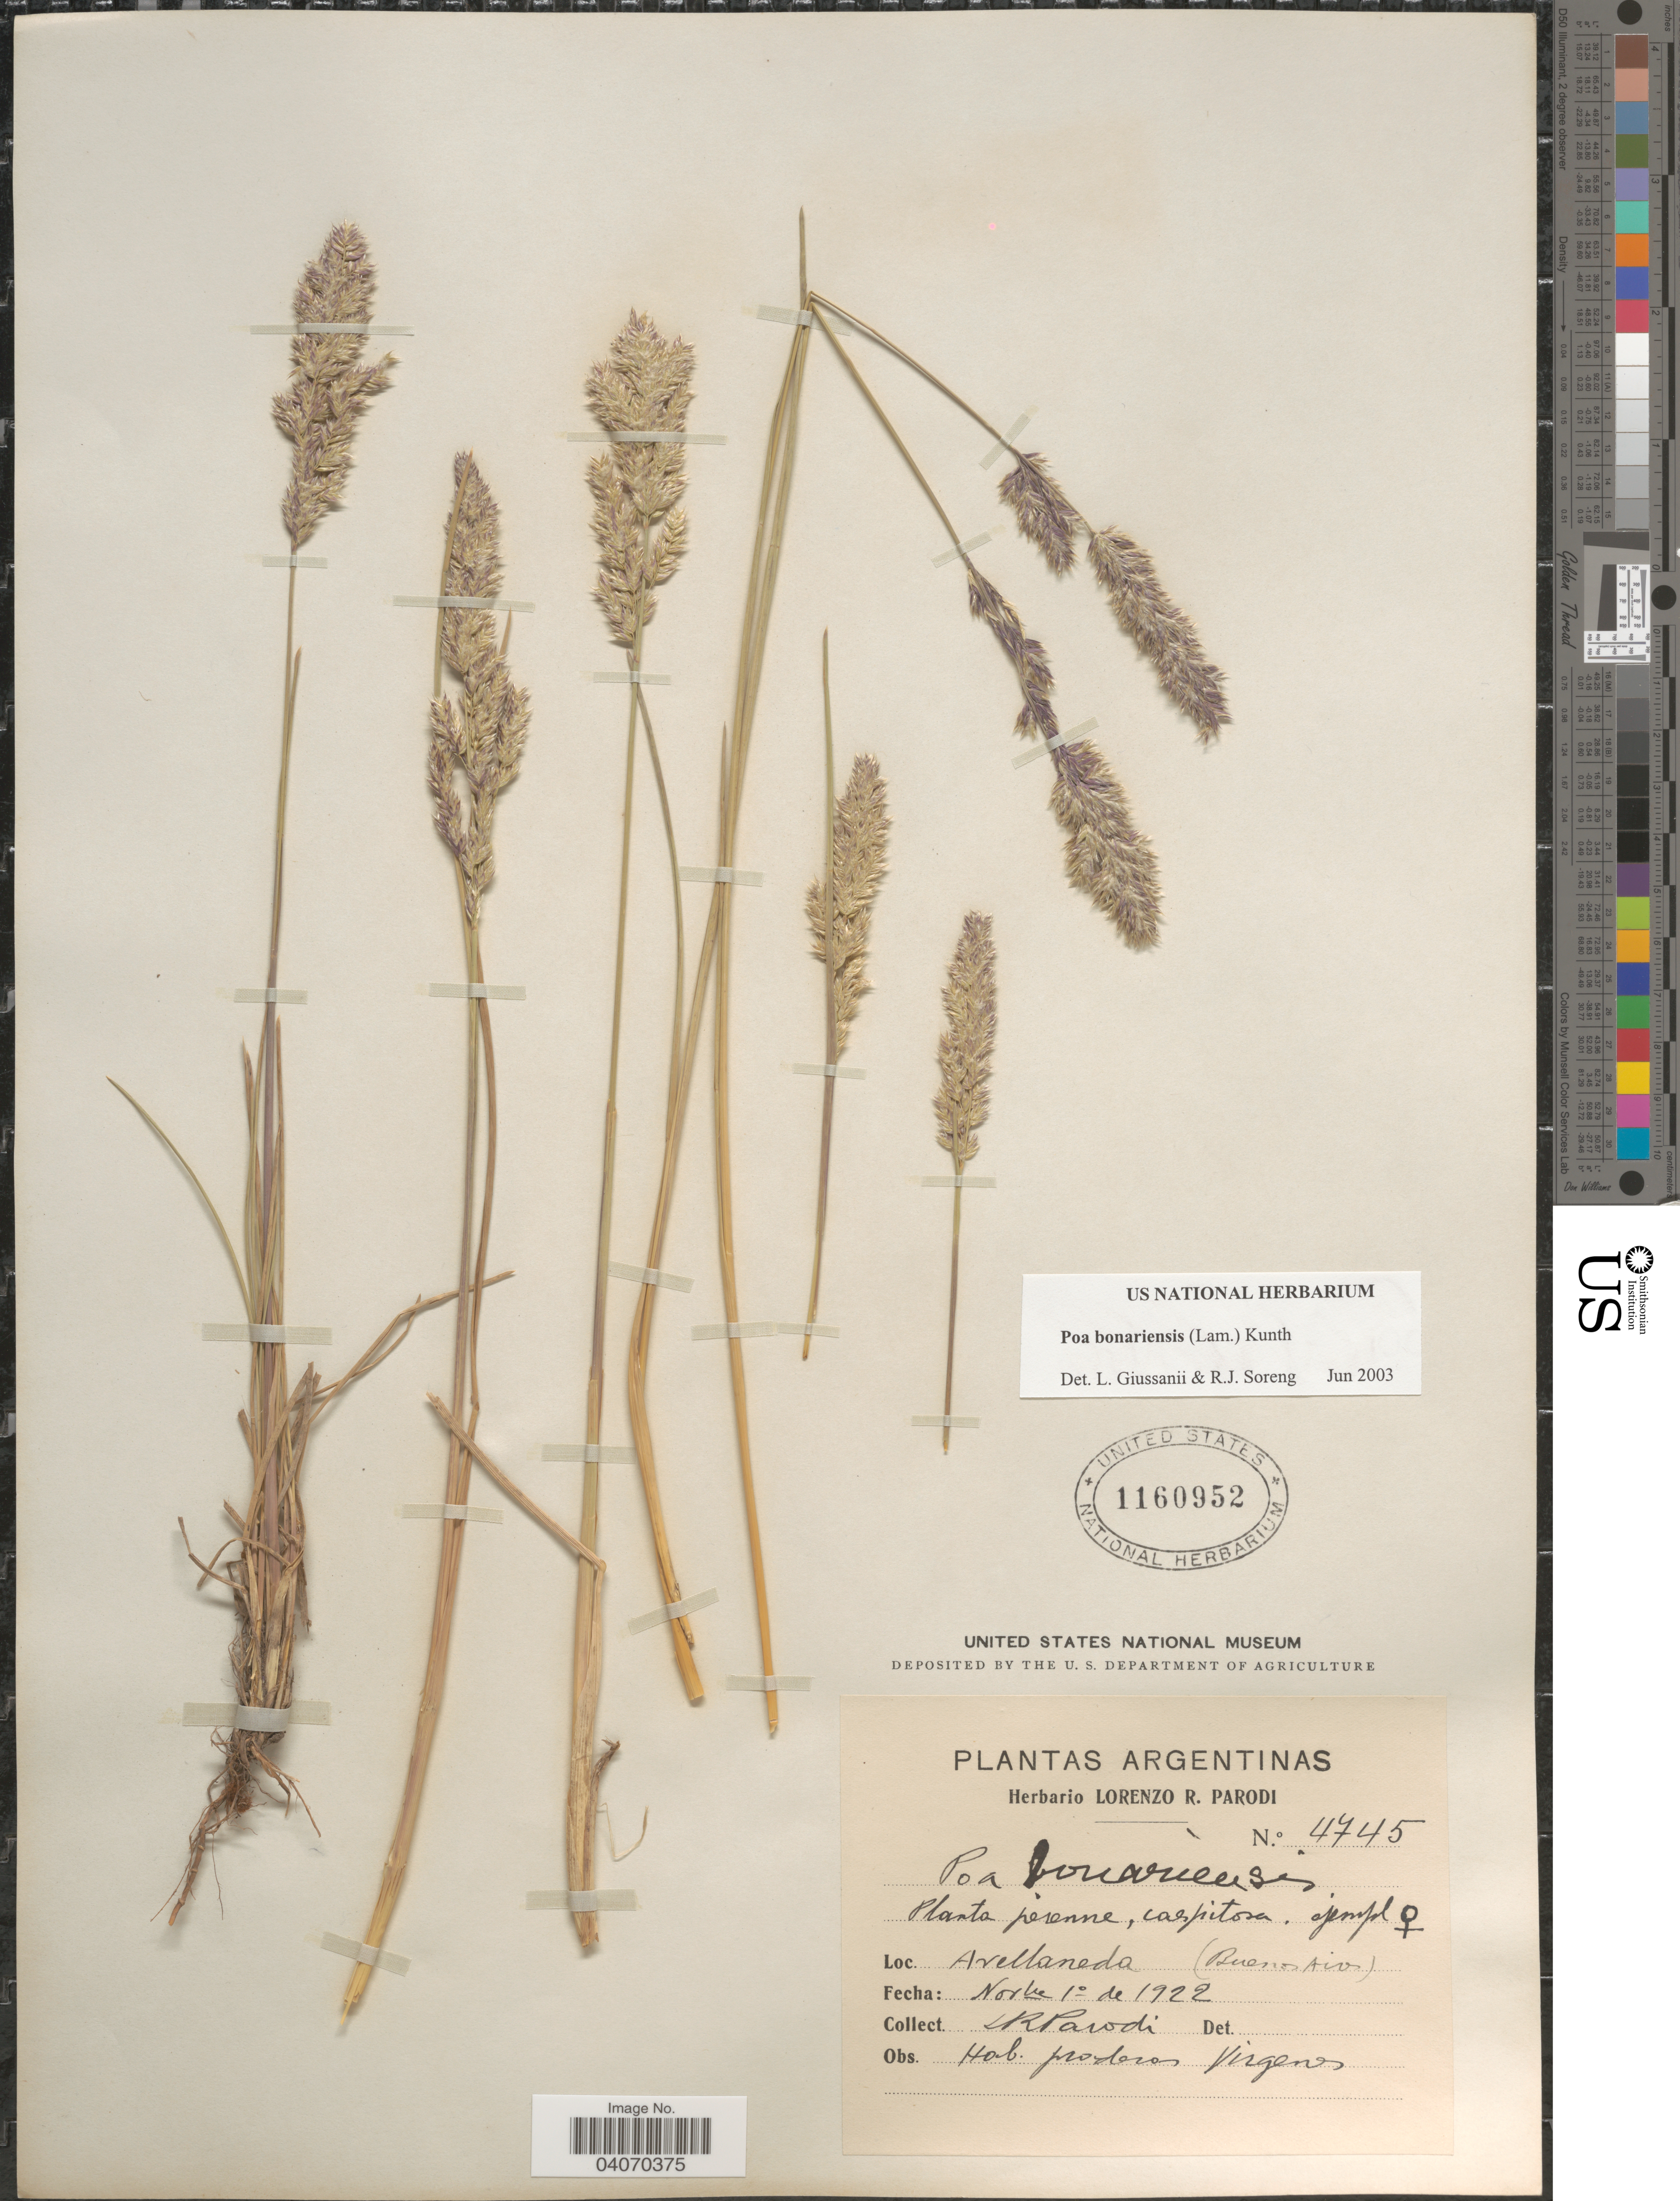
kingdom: Plantae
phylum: Tracheophyta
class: Liliopsida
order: Poales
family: Poaceae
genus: Poa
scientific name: Poa bonariensis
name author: (Lam.) Kunth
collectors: L. R. Parodi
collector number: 4745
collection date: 1922-11-01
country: Argentina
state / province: Buenos Aires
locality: Avellaneda.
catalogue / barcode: US 1160952